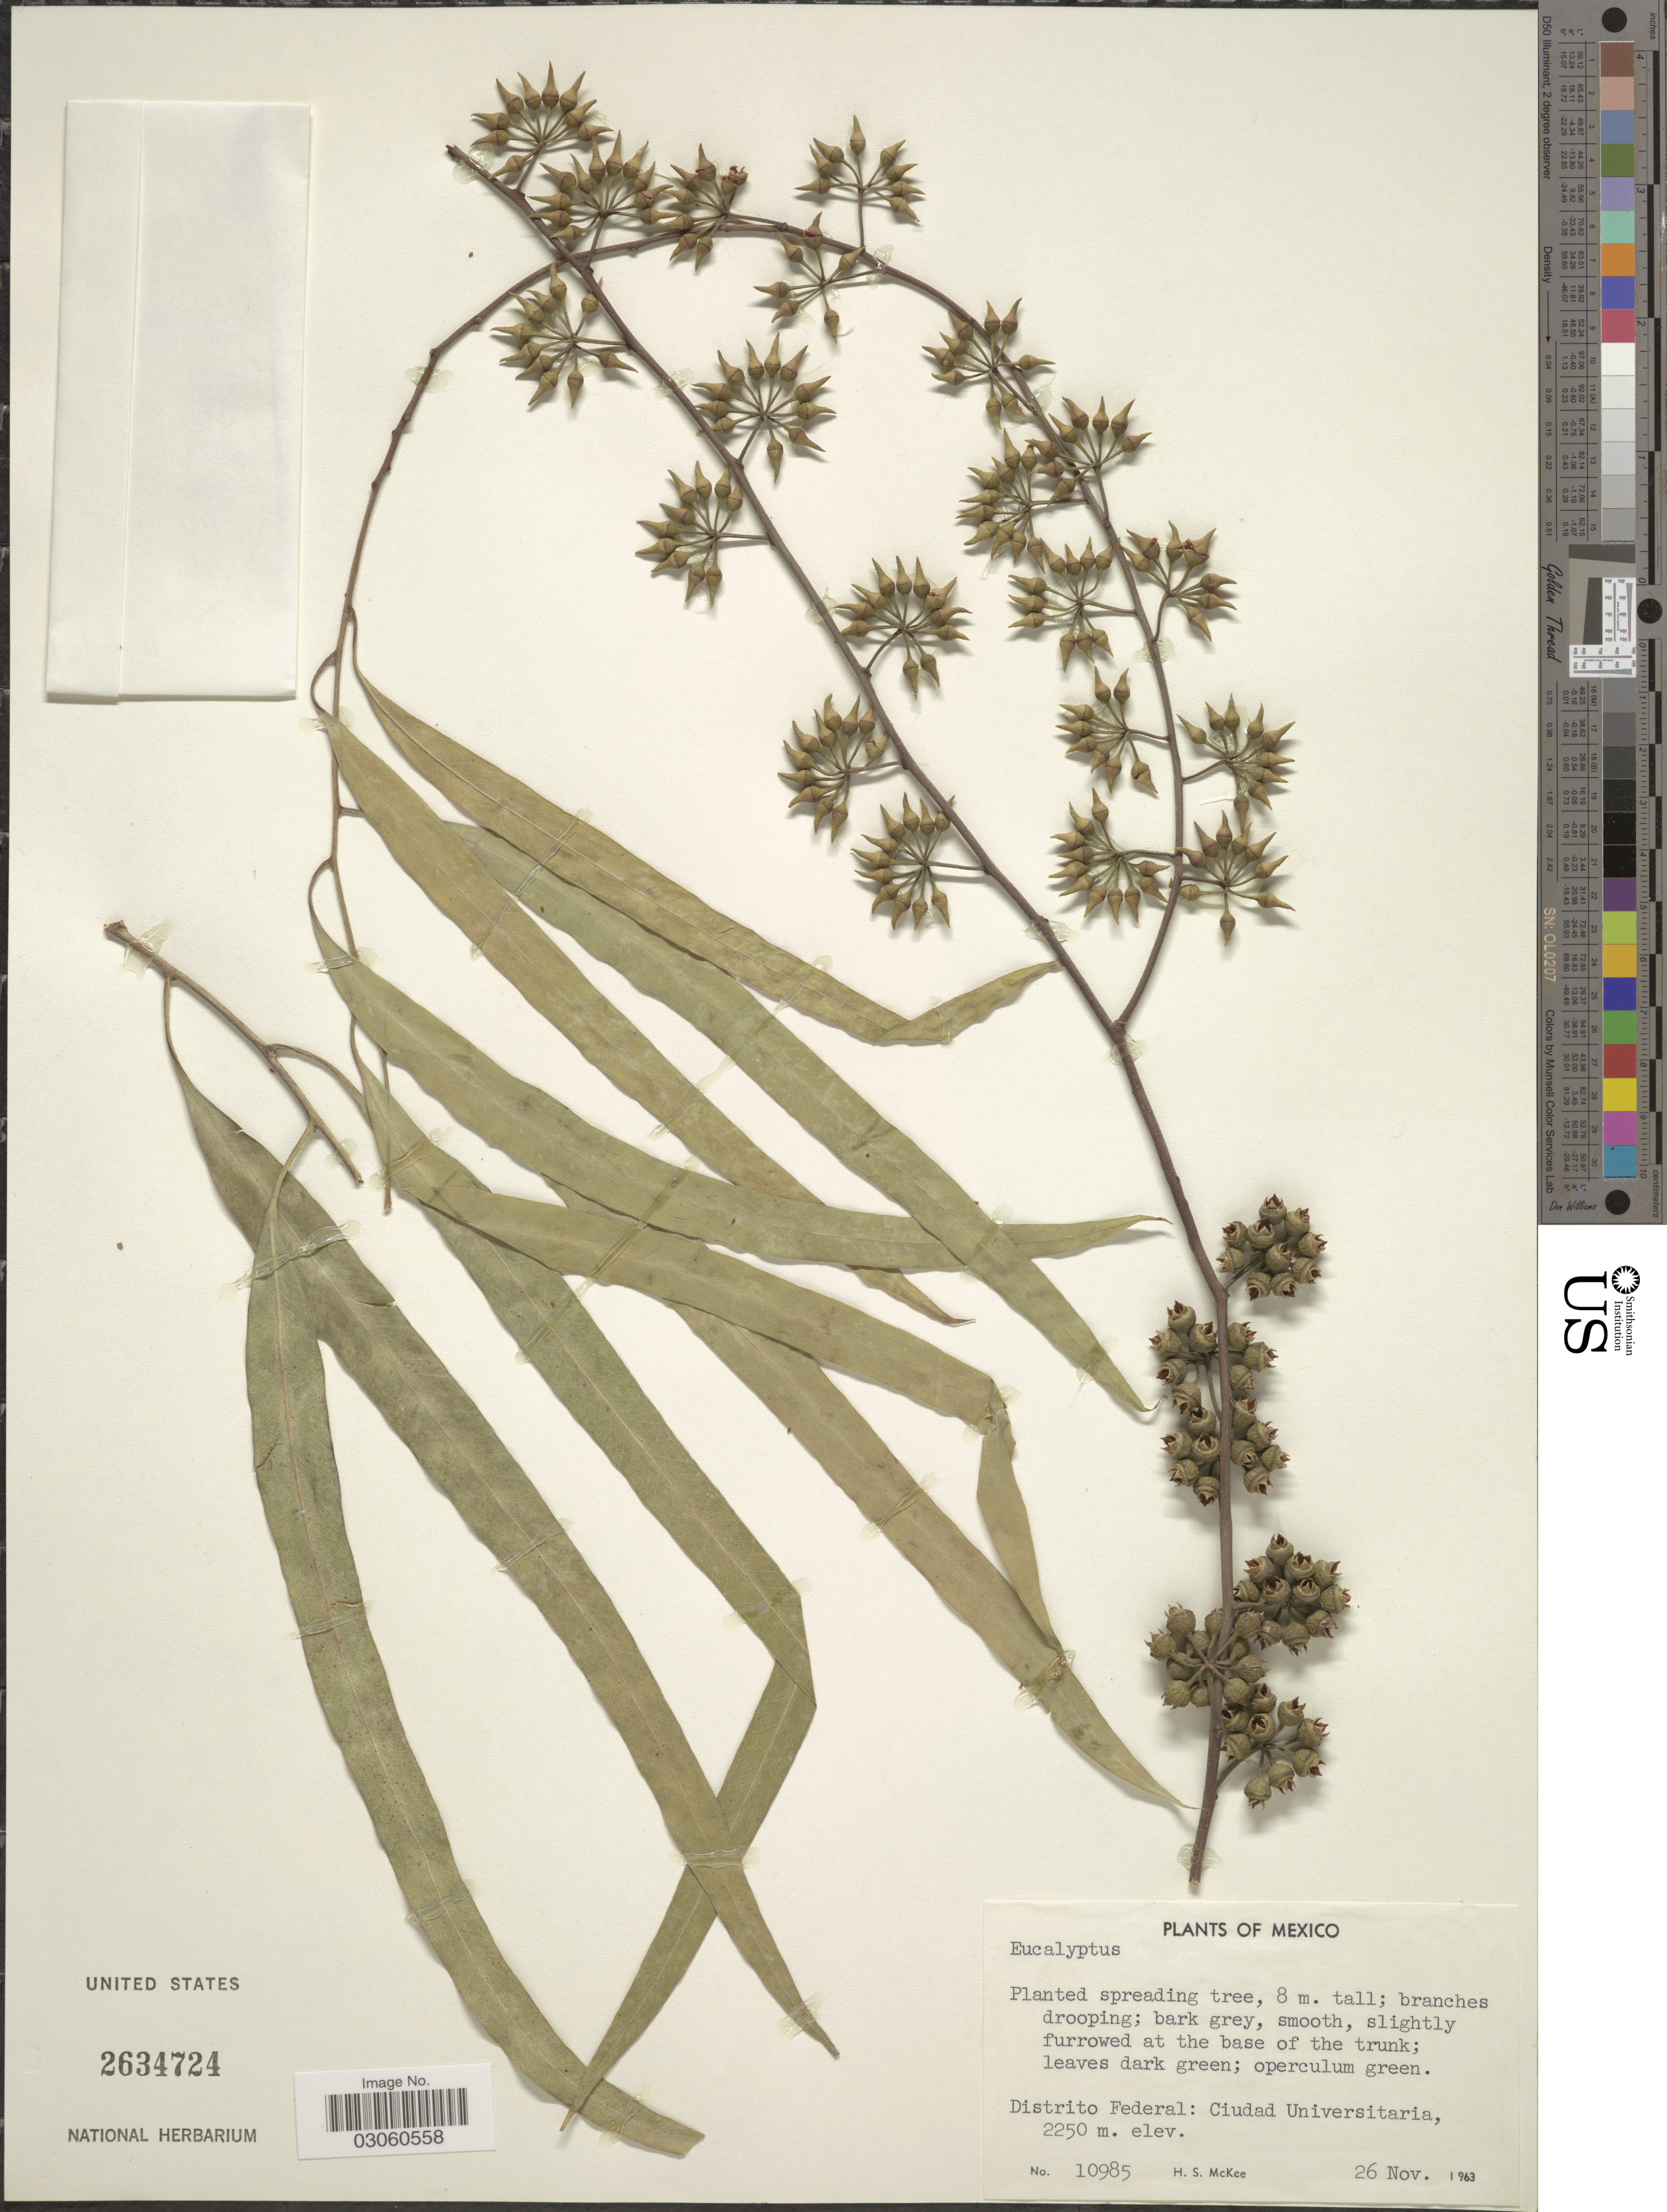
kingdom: Plantae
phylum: Tracheophyta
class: Magnoliopsida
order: Myrtales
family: Myrtaceae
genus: Eucalyptus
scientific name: Eucalyptus sp.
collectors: H. S. McKee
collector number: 10985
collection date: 1963-11-26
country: Mexico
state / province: Distrito Federal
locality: Distrito Federal: Ciudad Universitaria.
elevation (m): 2250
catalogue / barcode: US 2634724